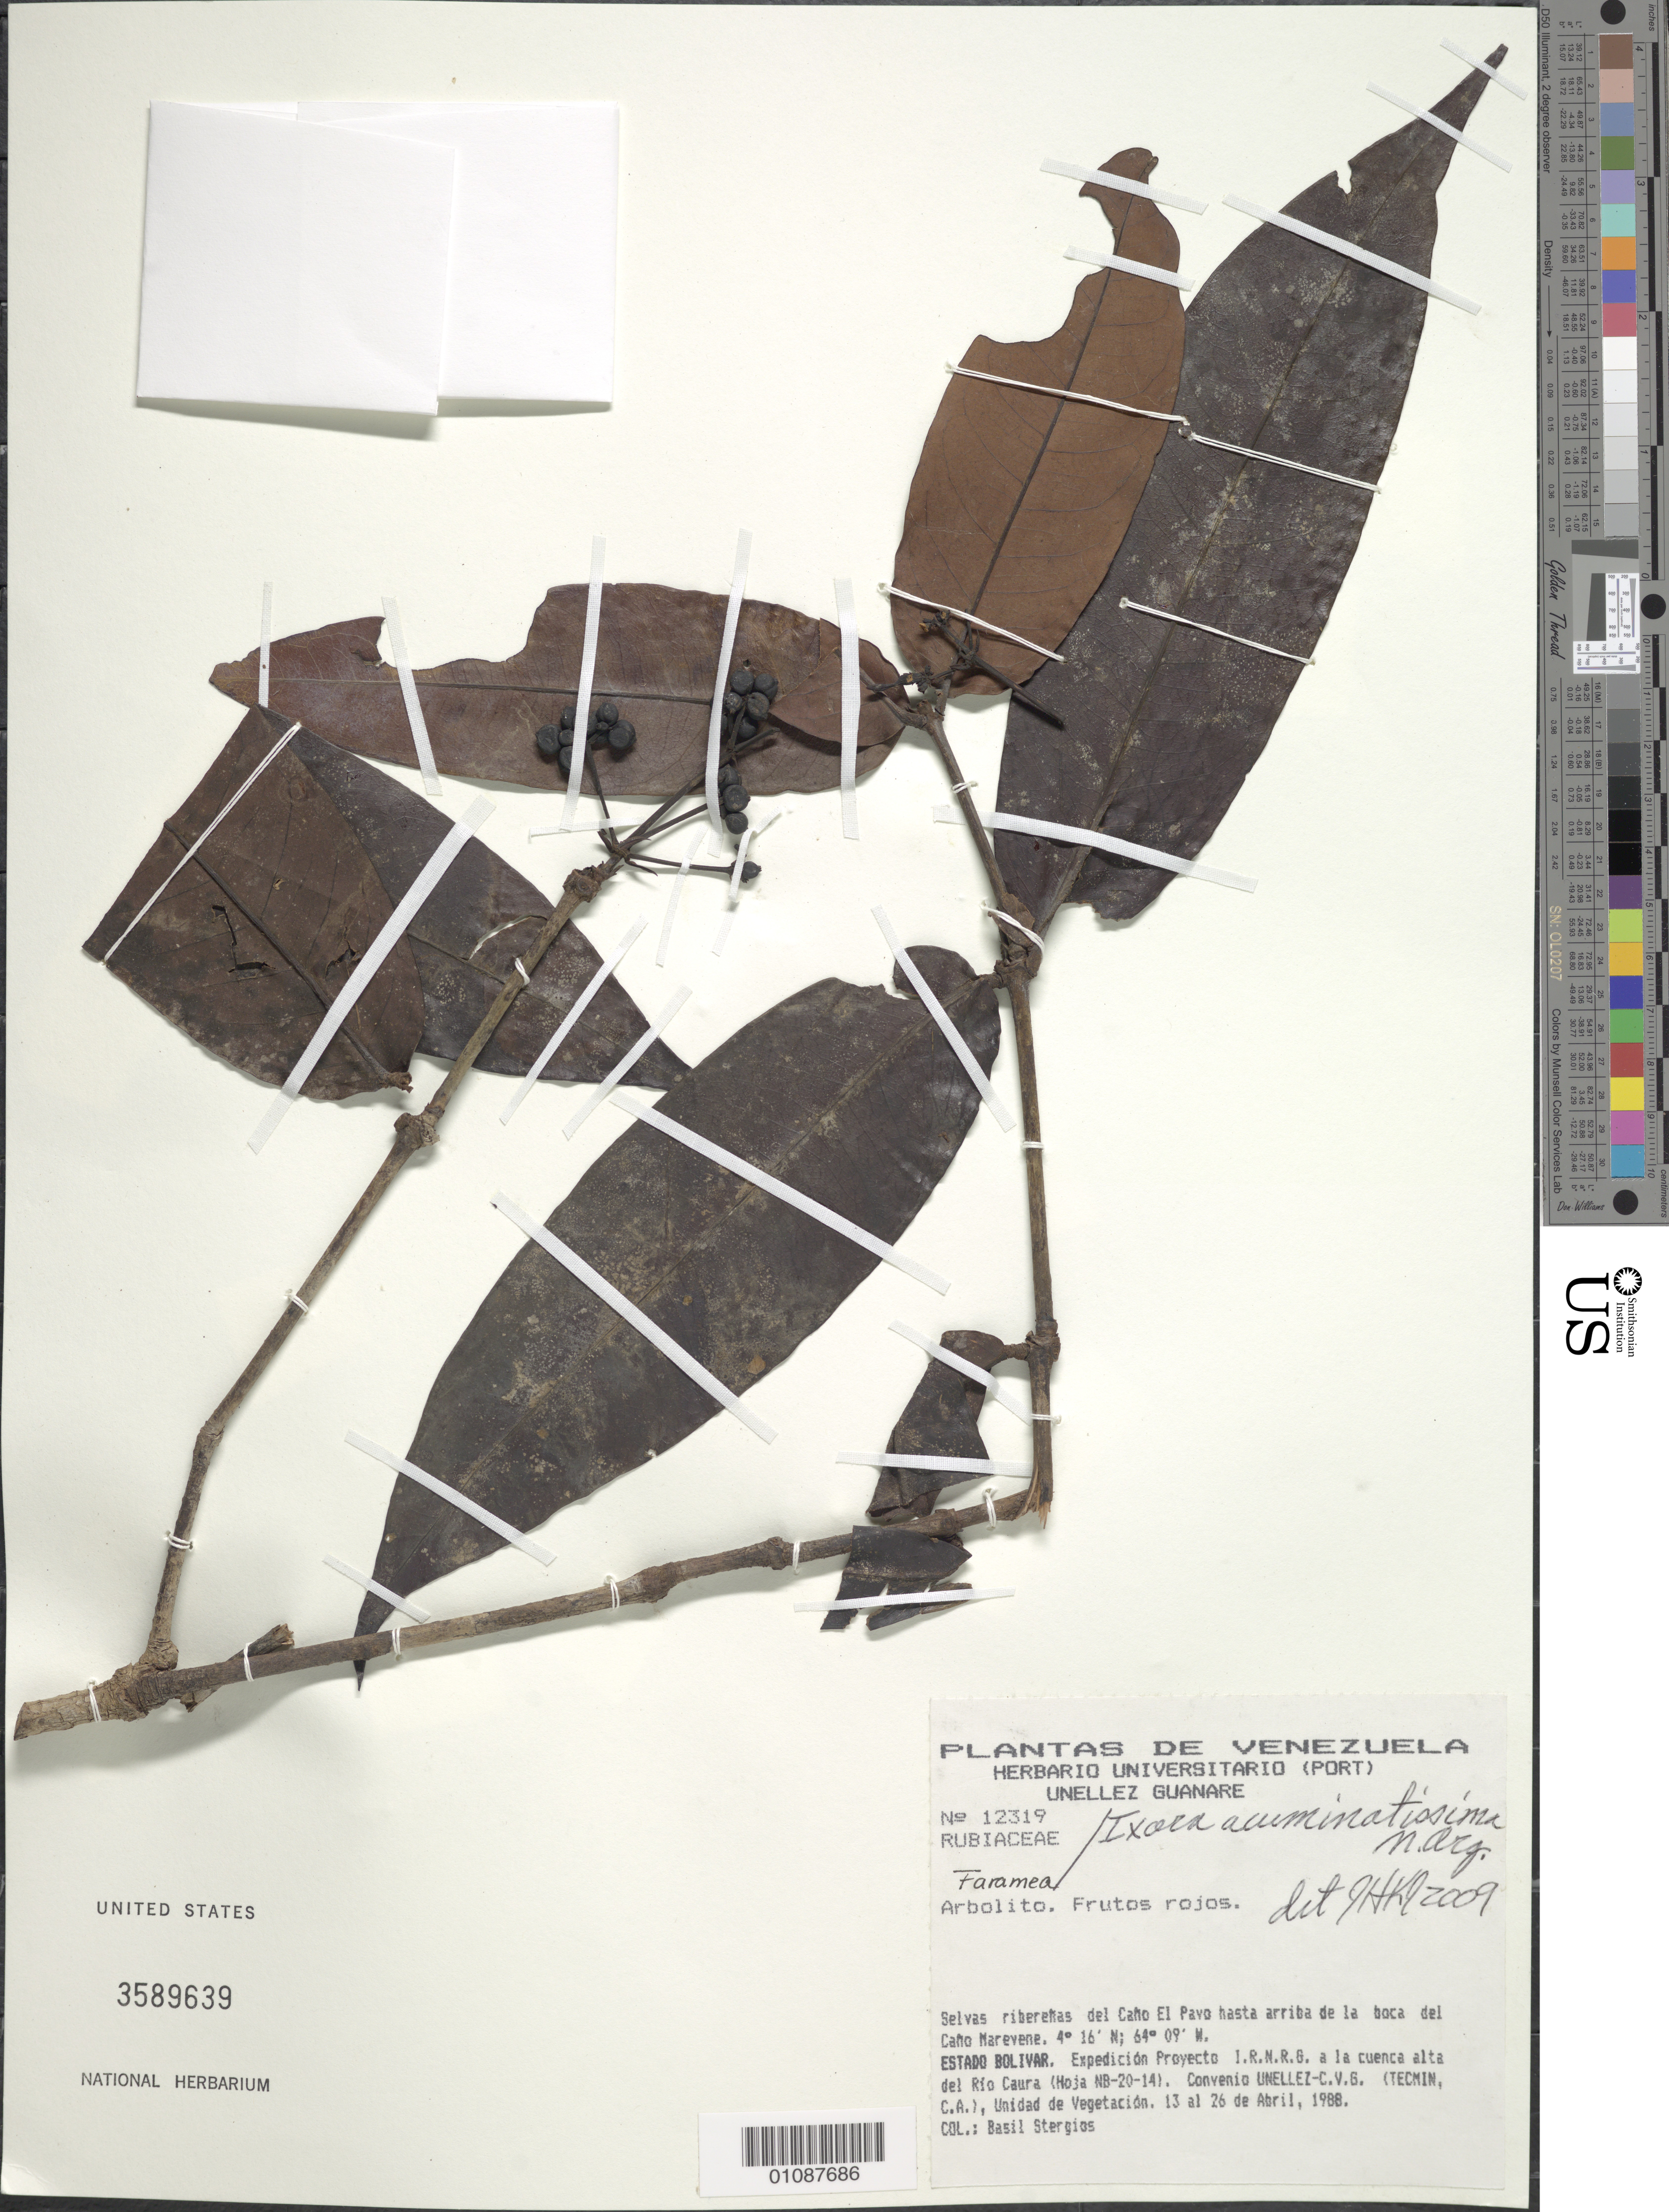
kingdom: Plantae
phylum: Tracheophyta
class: Magnoliopsida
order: Gentianales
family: Rubiaceae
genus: Ixora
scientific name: Ixora acuminatissima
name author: Müll. Arg.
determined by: Kirkbride, J. H.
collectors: B. G. Stergios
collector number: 12319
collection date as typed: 13-Apr-88 to 26-Apr-88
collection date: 1988-04-13/1988-04-26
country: Venezuela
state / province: Bolívar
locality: Río Caura, Caño El Pavo, boca del Caño Marevene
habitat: Selvas riberenas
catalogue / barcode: US 3589639